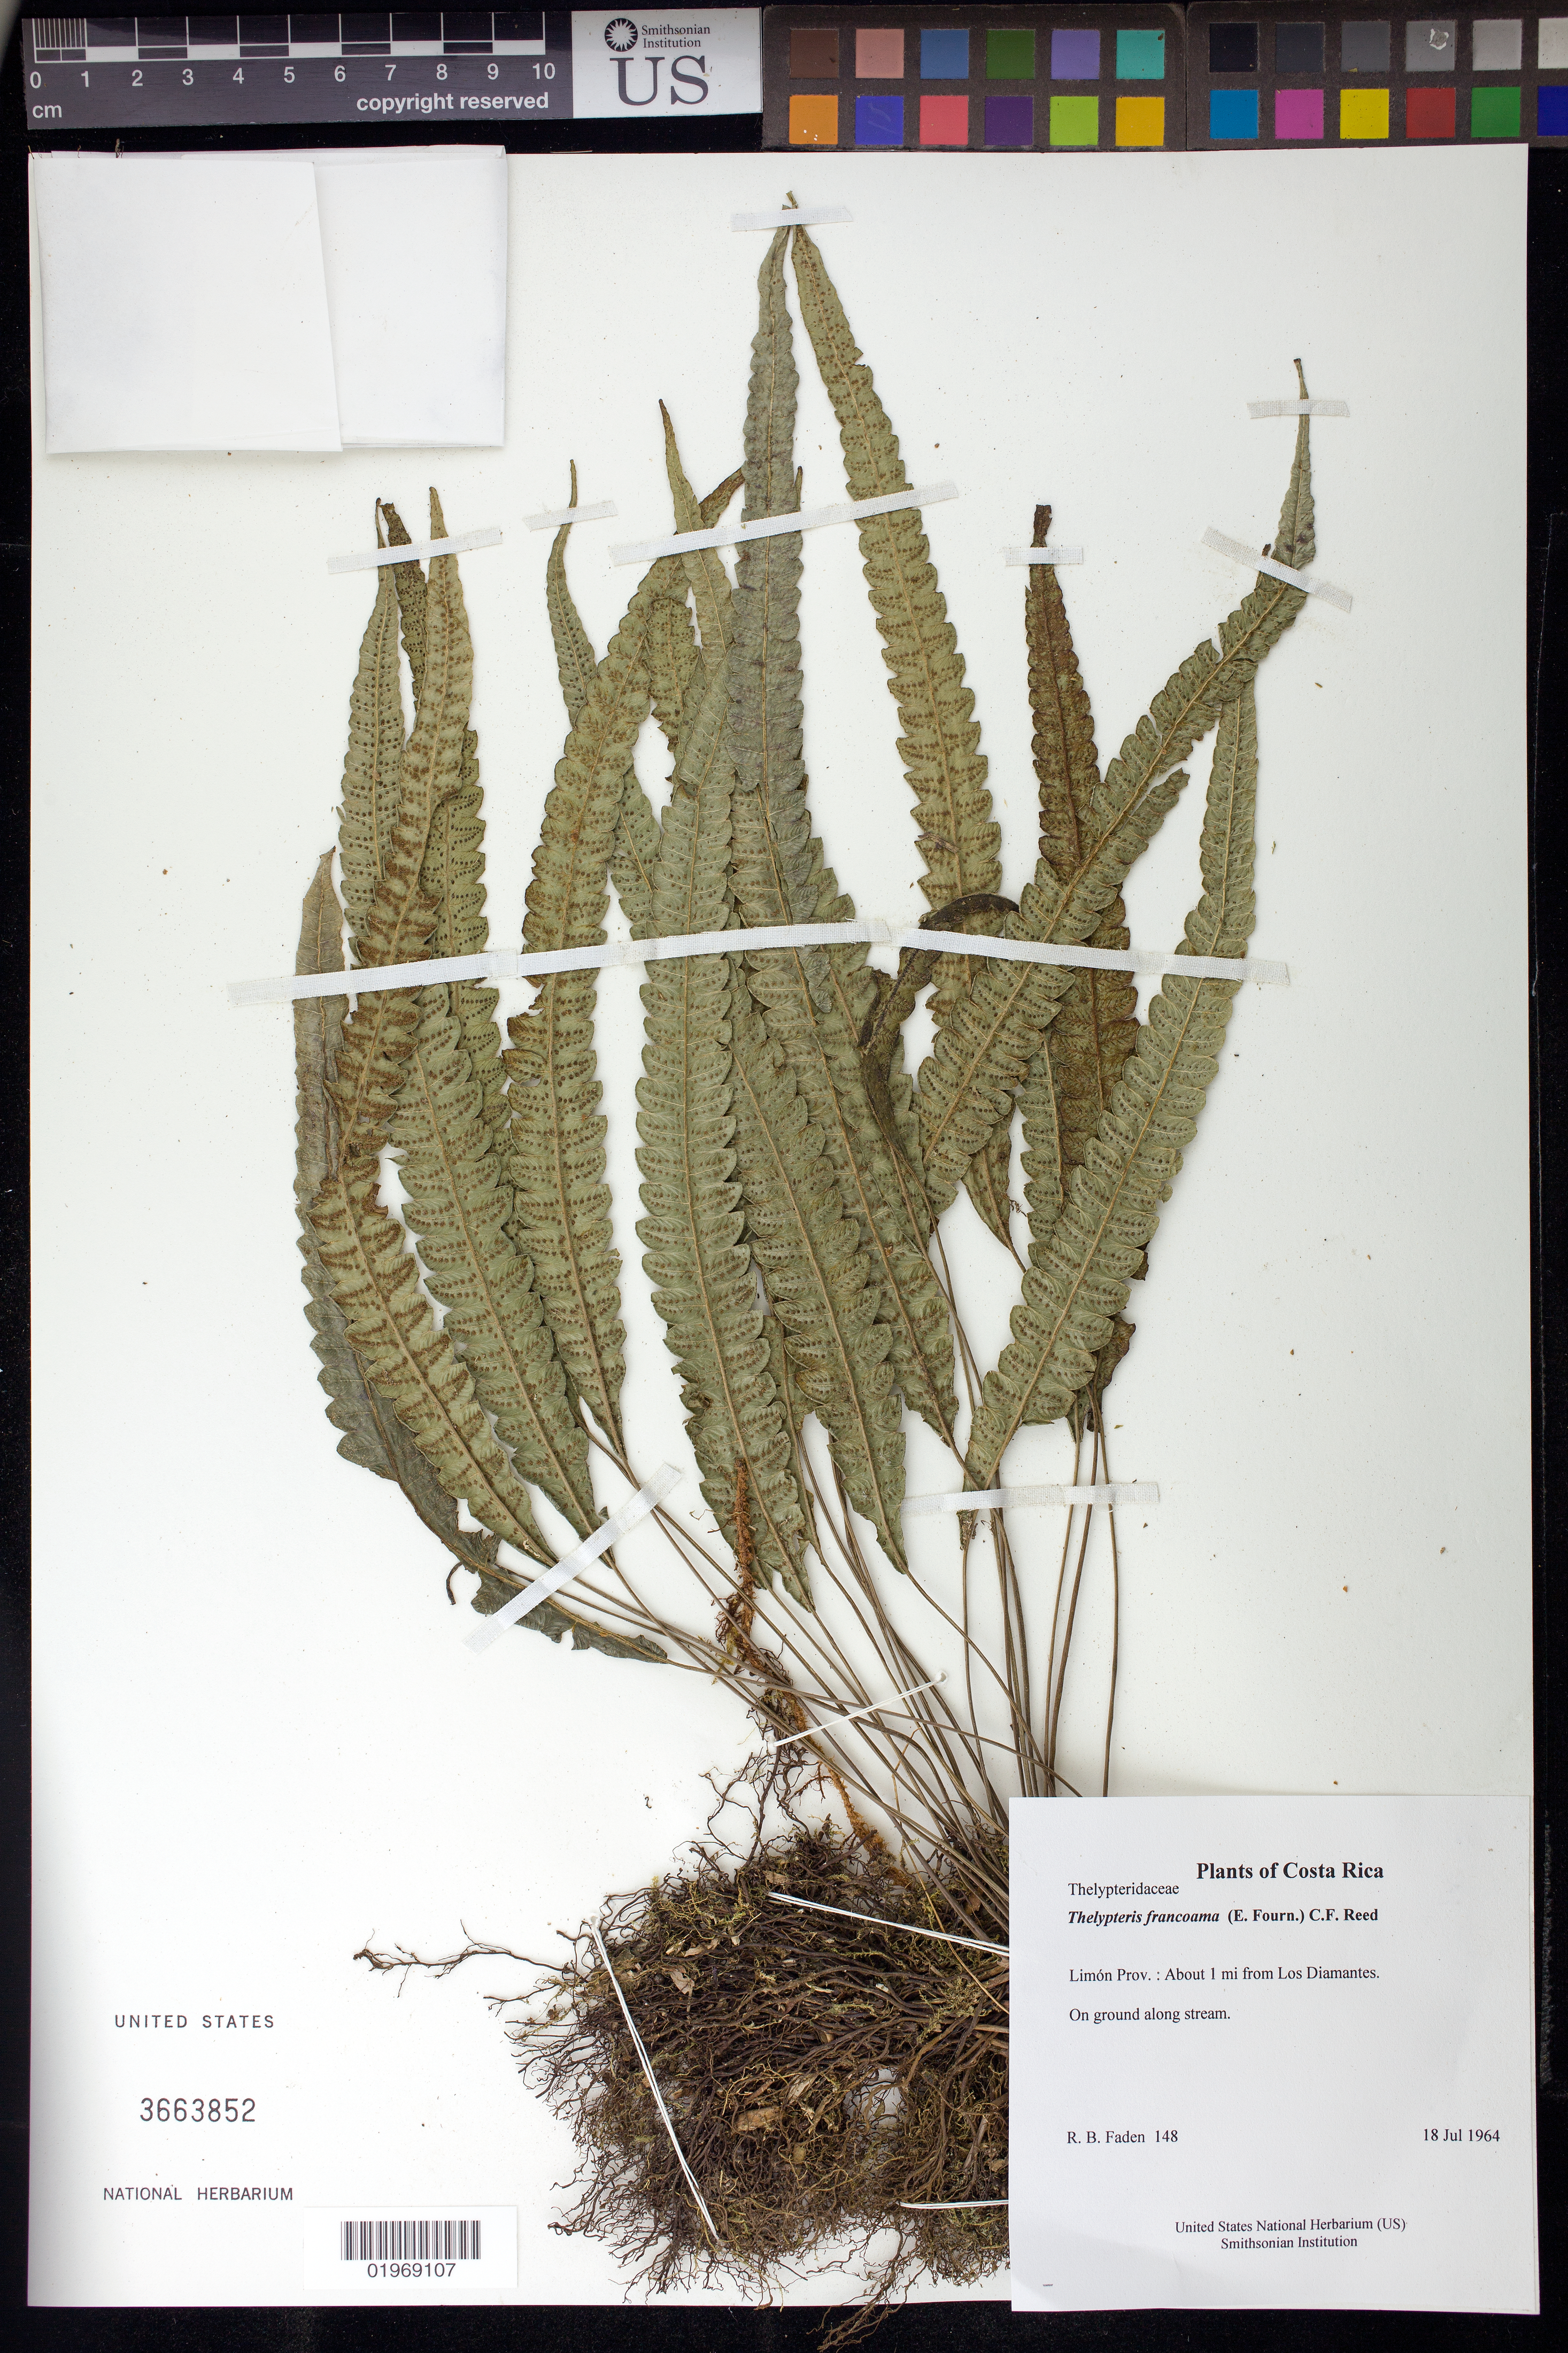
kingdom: Plantae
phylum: Tracheophyta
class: Polypodiopsida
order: Polypodiales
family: Thelypteridaceae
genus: Thelypteris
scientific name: Thelypteris francoama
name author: (E. Fourn.) C.F. Reed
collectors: R. B. Faden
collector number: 148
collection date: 1964-07-18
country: Costa Rica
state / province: Limón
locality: About 1 mi from Los Diamantes.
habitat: On ground along stream.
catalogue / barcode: US 3663852